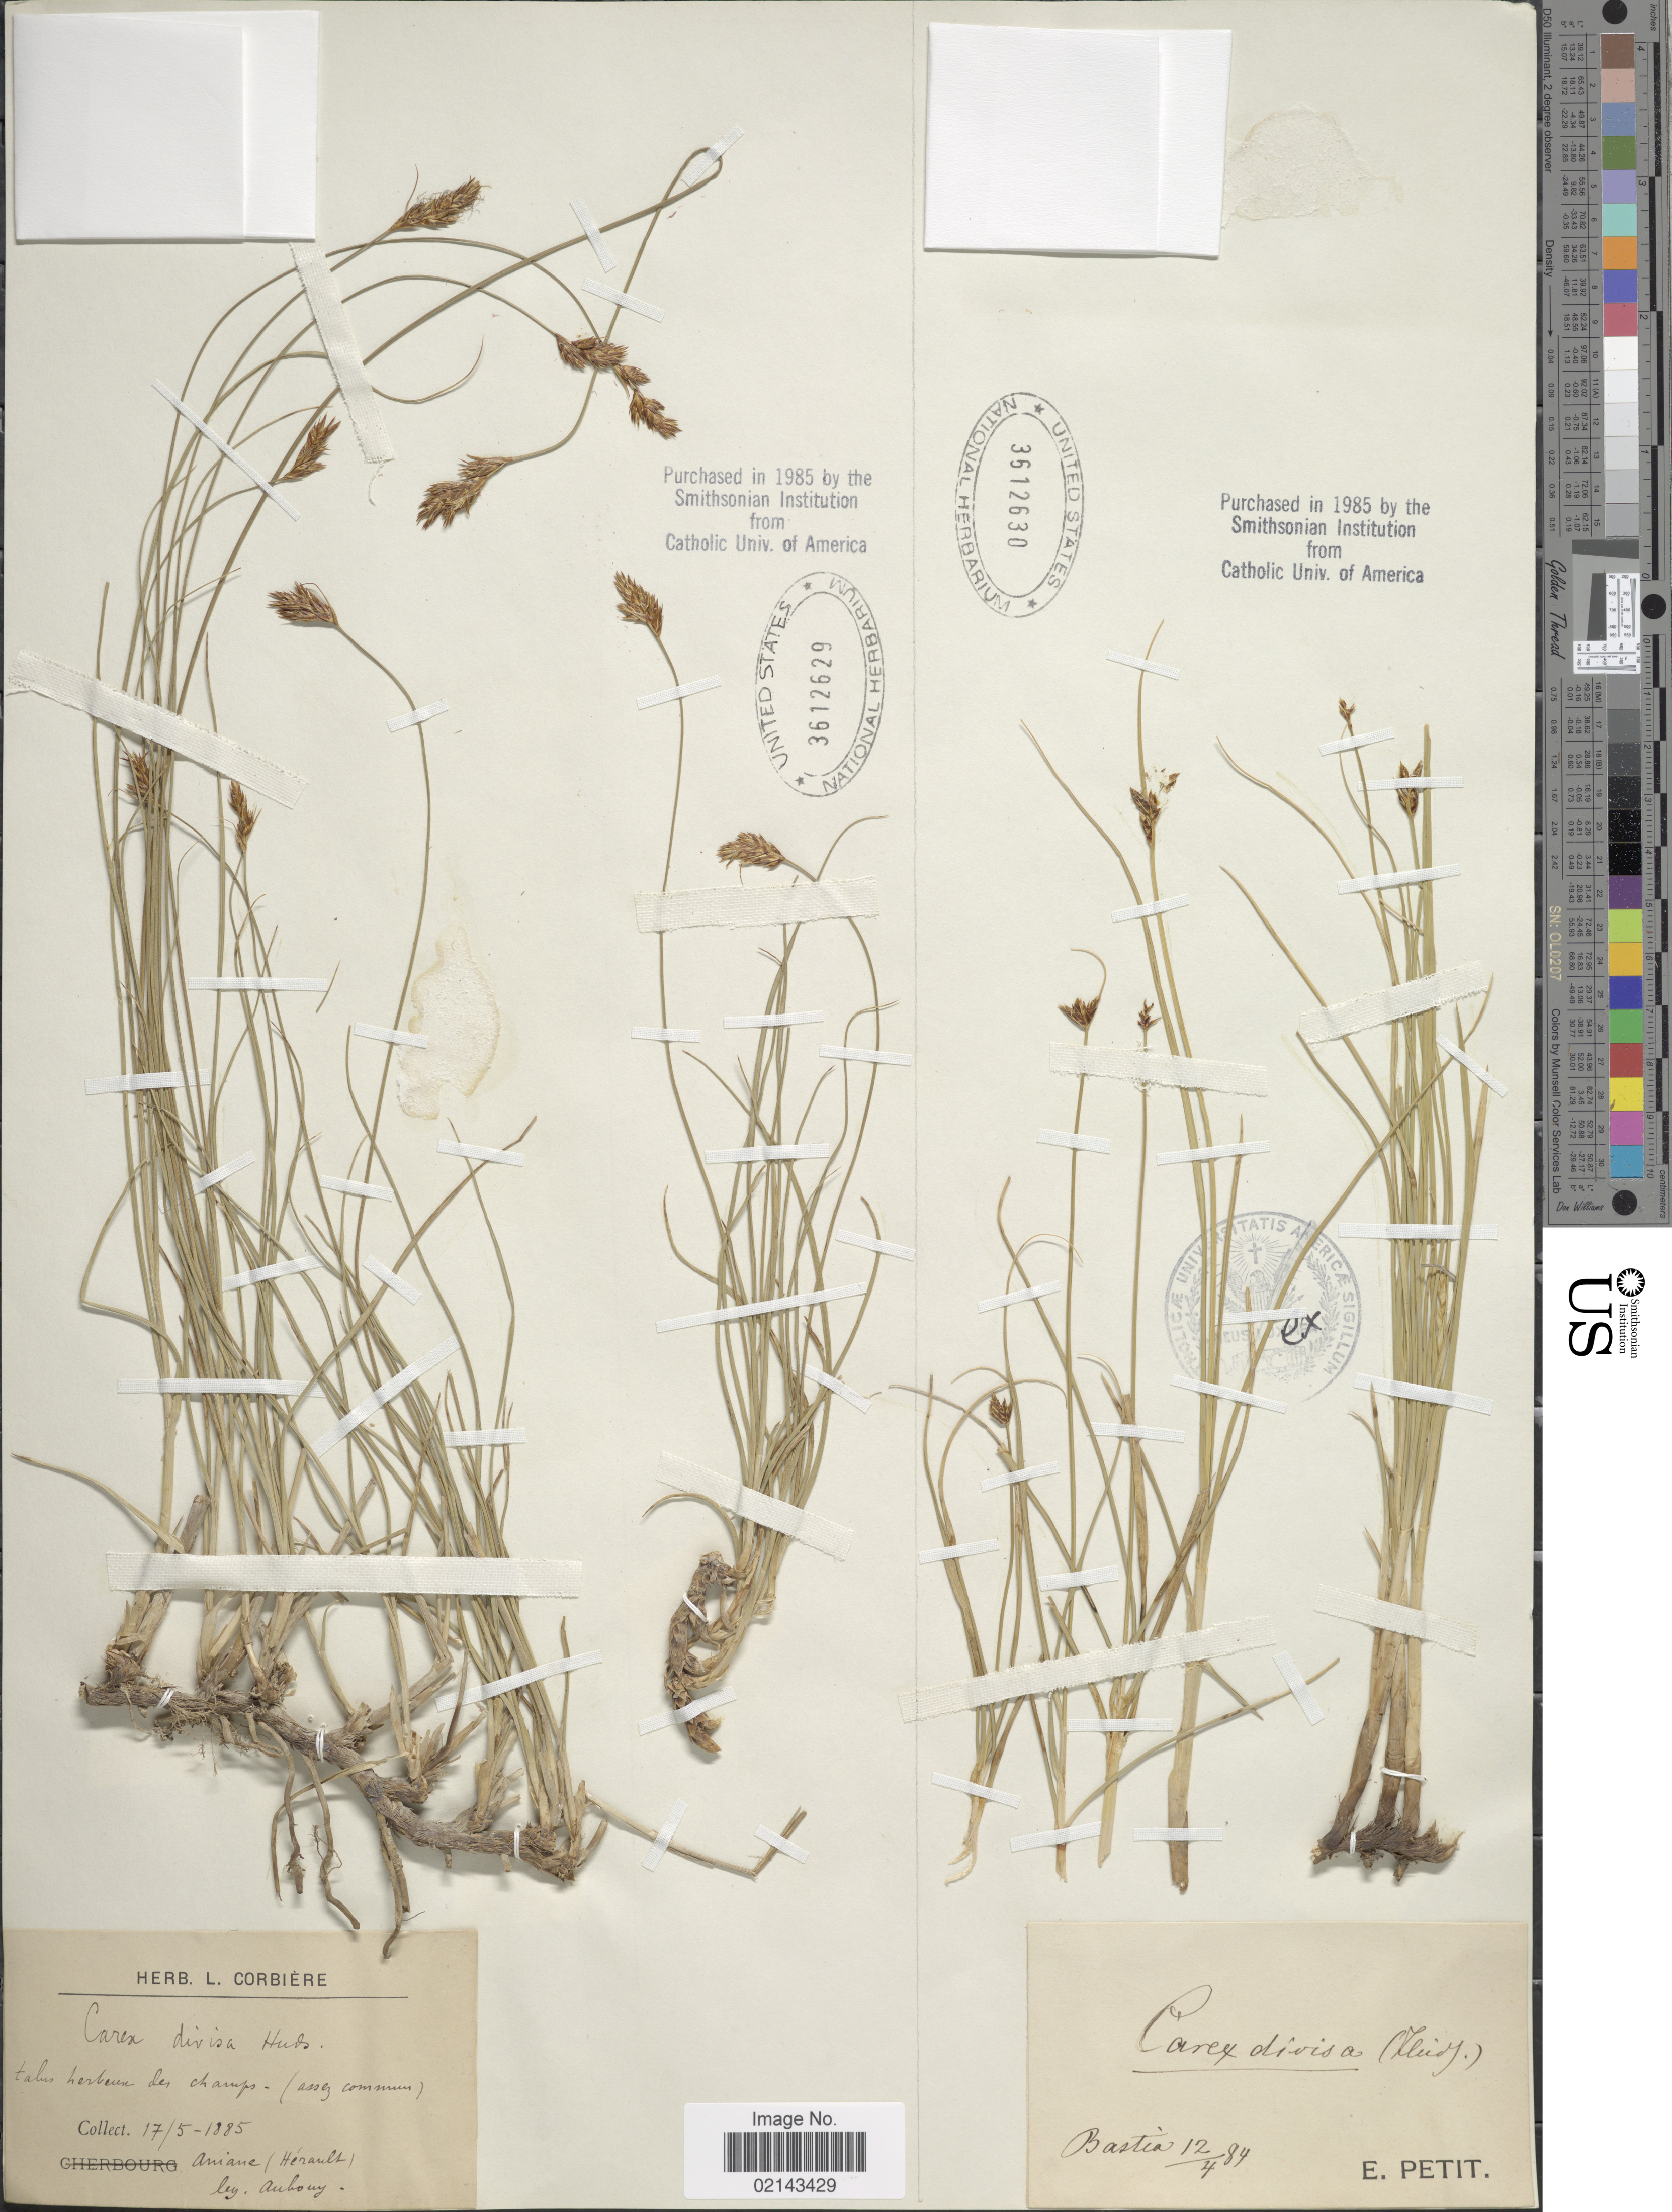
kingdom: Plantae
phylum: Tracheophyta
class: Liliopsida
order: Poales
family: Cyperaceae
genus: Carex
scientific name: Carex divisa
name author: Huds.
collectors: E. Petit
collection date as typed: Transcribed d/m/y: 12/4/84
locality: Bastia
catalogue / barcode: US 3612630-2